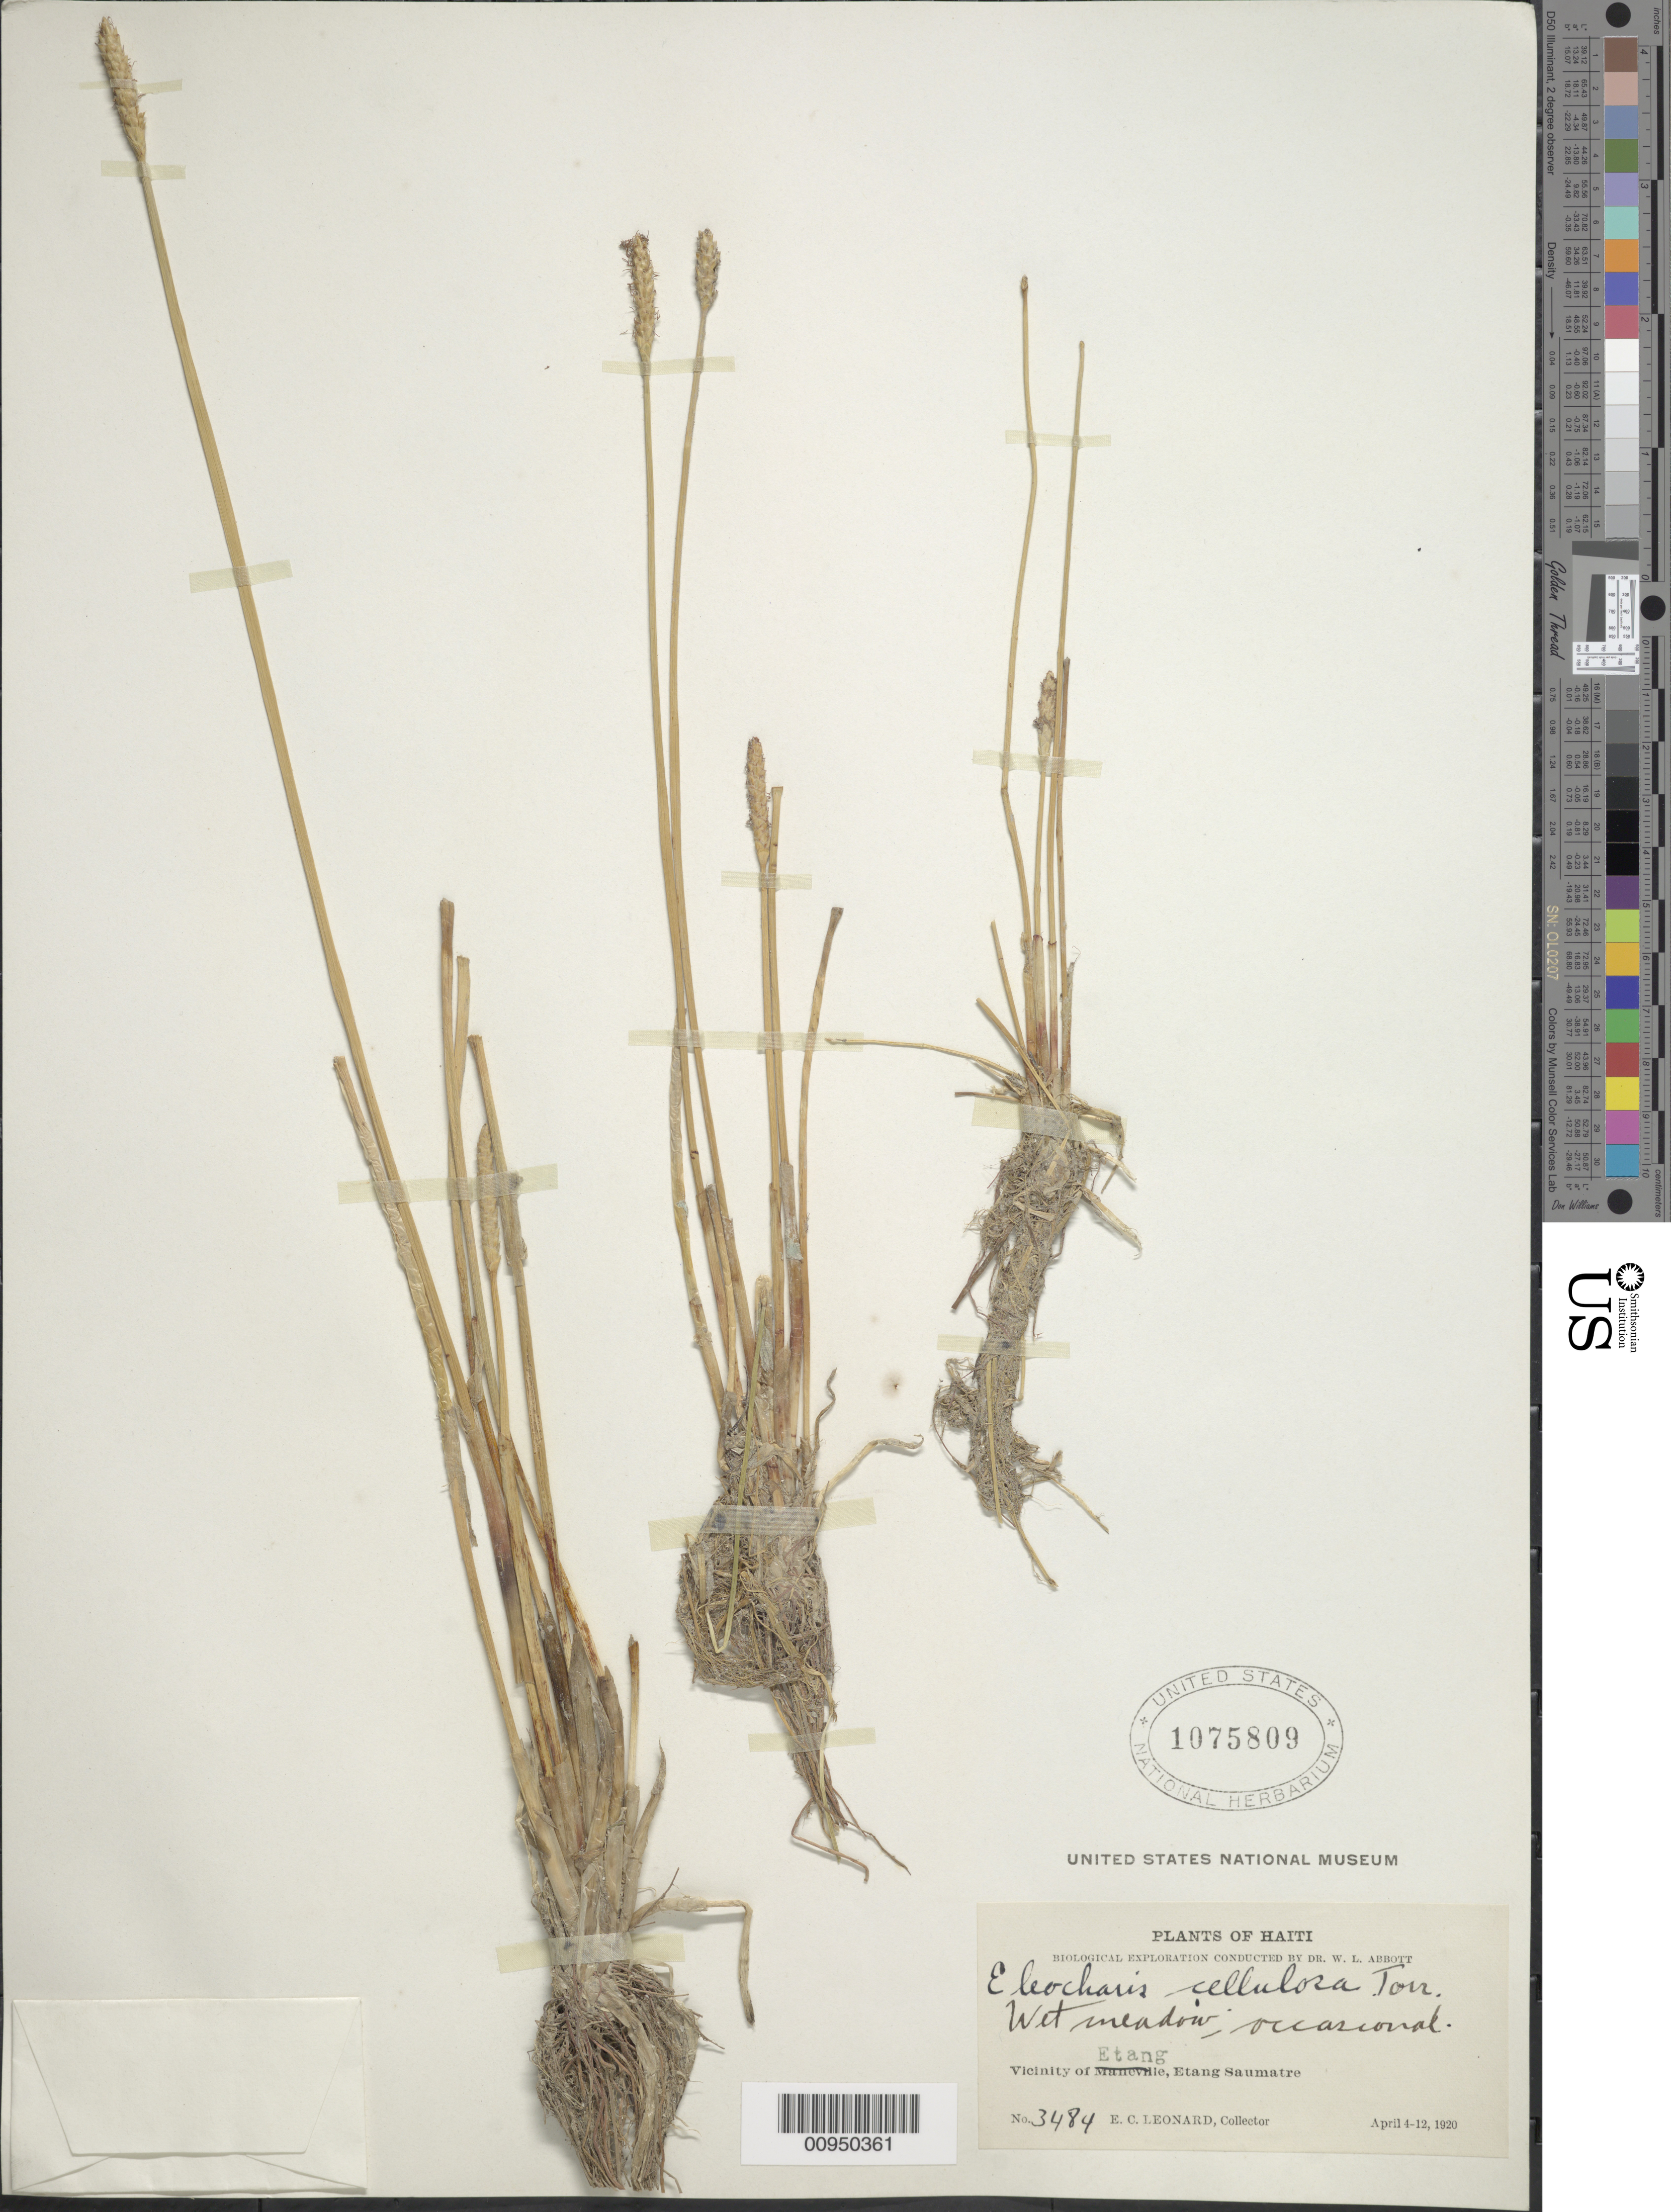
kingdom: Plantae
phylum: Tracheophyta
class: Liliopsida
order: Poales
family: Cyperaceae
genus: Eleocharis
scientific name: Eleocharis cellulosa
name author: Torr.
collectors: E. C. Leonard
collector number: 3484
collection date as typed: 04 Apr 1920 to 12 Apr 1920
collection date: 1920-04-04/1920-04-12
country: Haiti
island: Hispaniola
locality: Vicinity of Etang, Etand Saumatre, meadow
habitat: Wet meadow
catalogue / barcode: US 1075809